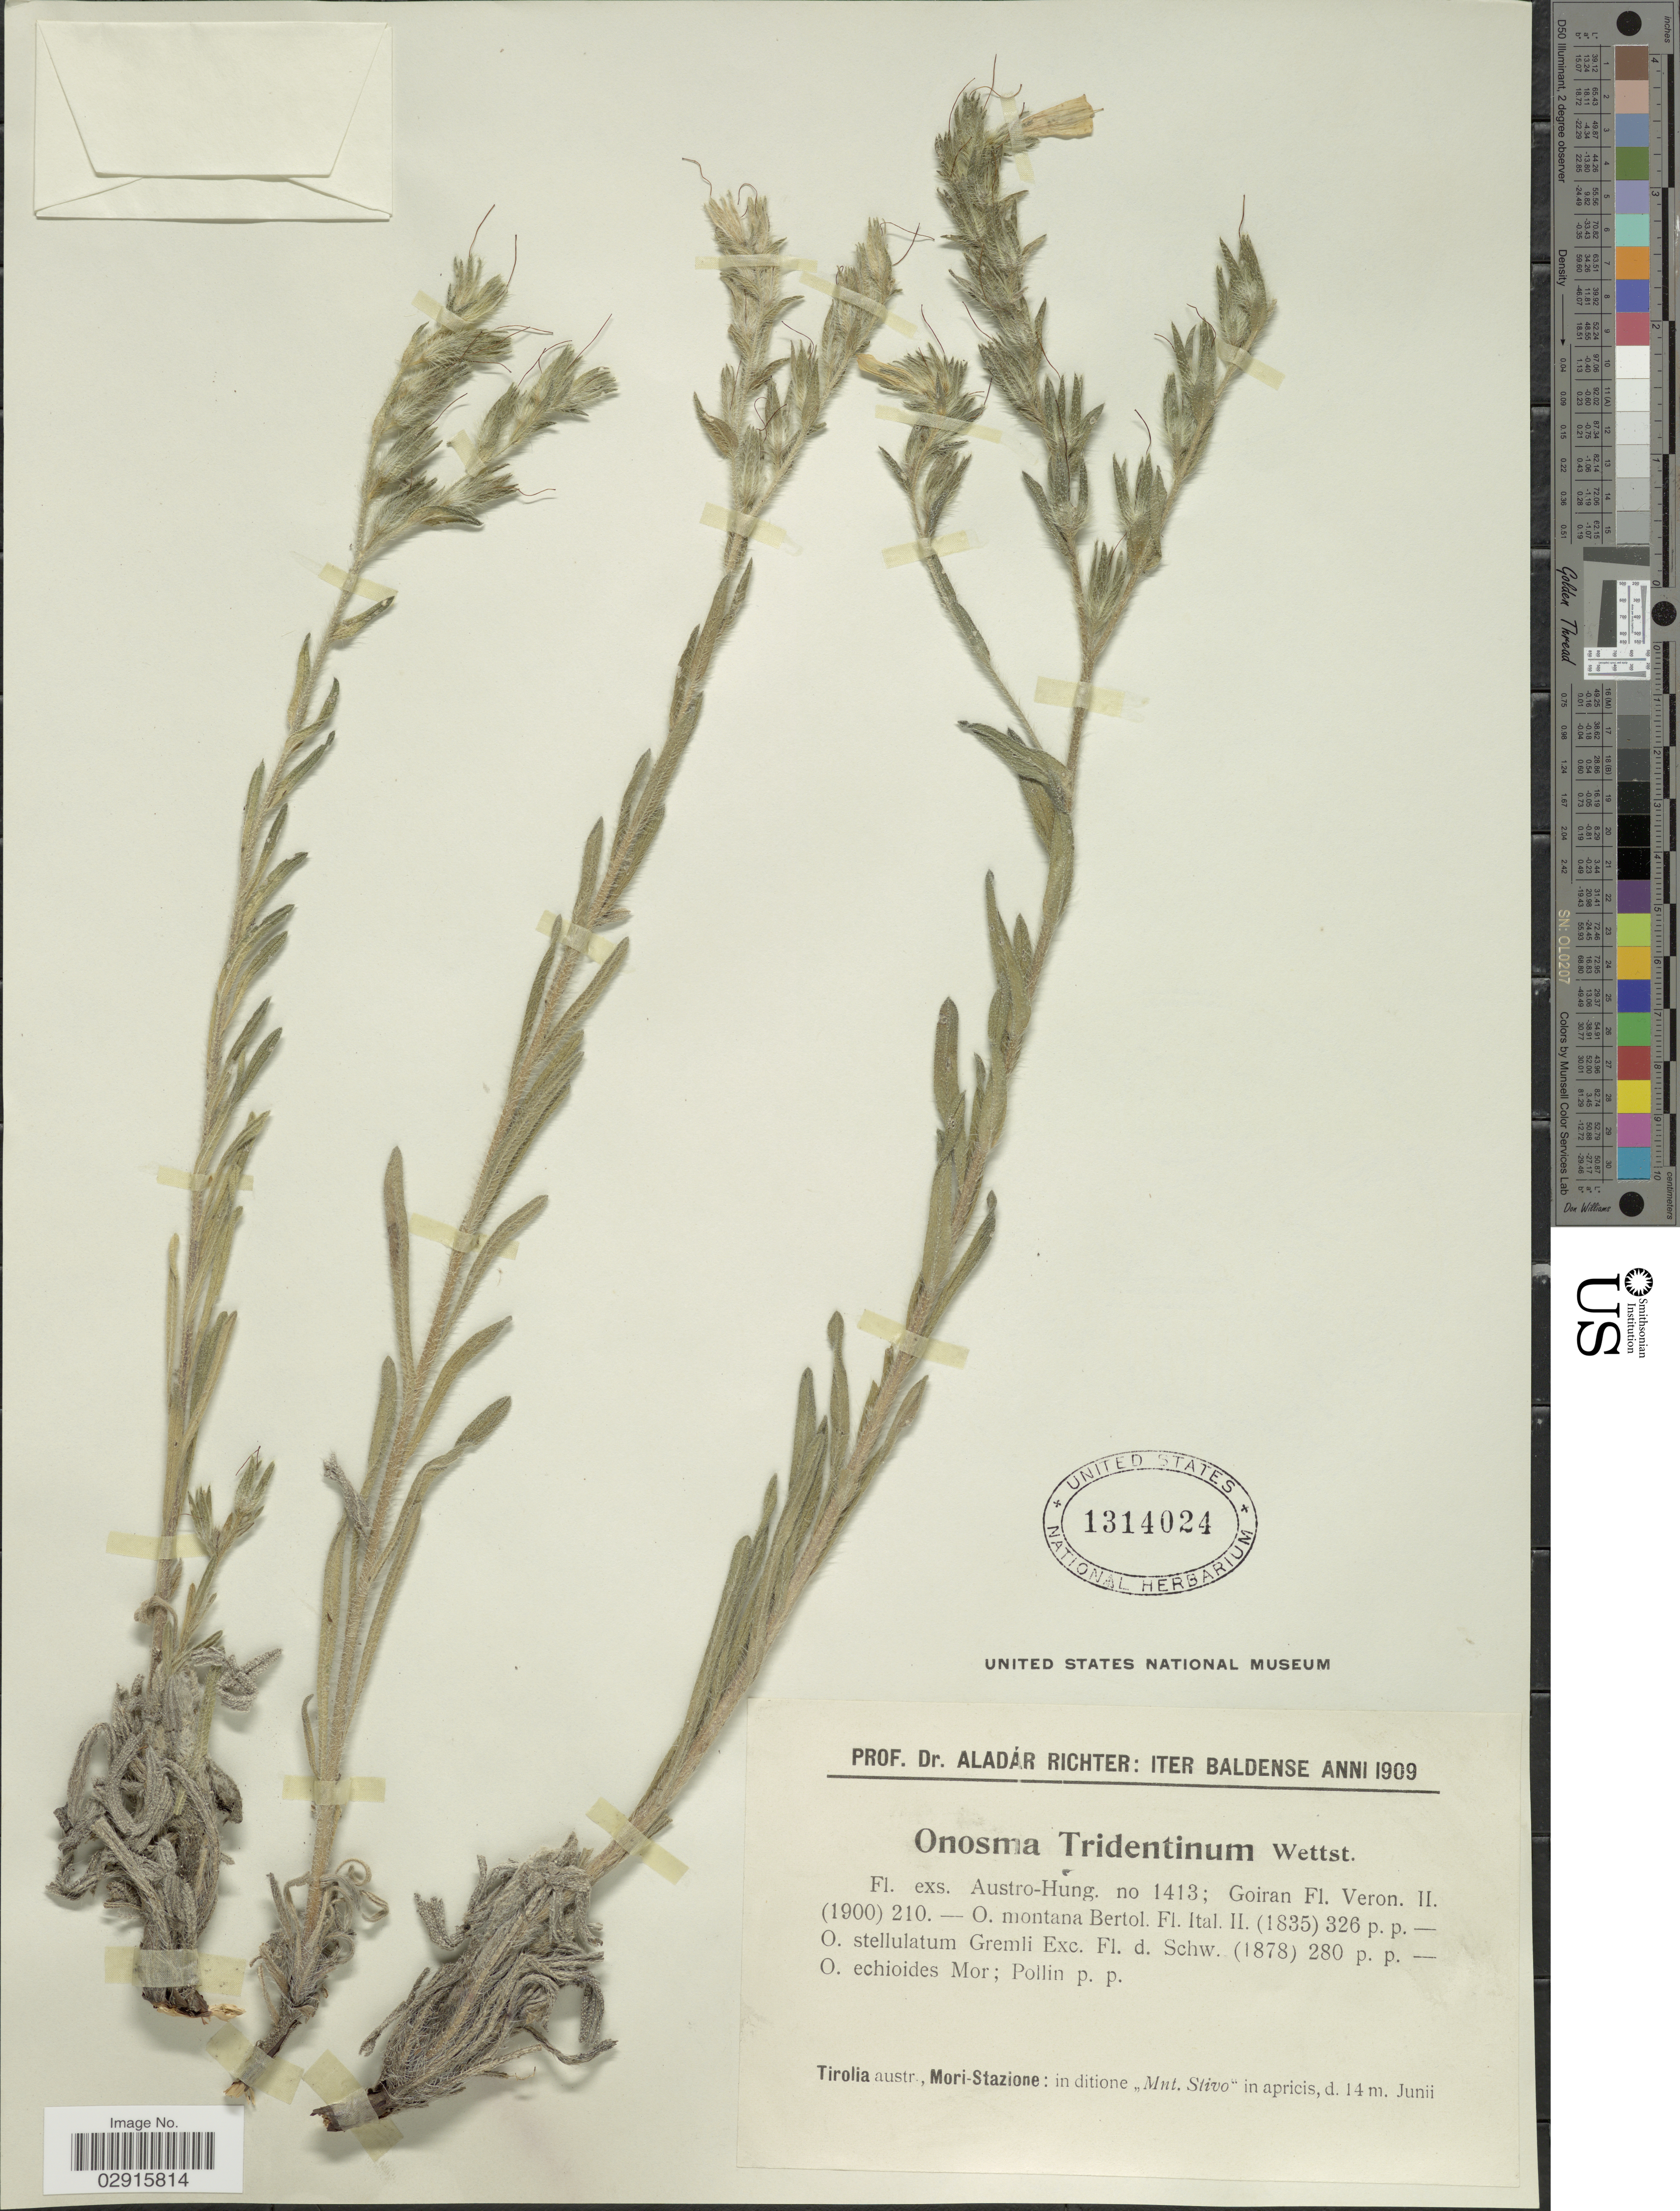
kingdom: Plantae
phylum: Tracheophyta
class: Magnoliopsida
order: Boraginales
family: Boraginaceae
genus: Onosma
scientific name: Onosma tridentina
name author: Wettst.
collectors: A. Richter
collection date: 1909-06-14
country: Austria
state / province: Tirol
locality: Iter Baldense. Tirolia austr., Mori-Stazione: in ditione "Mnt. Stivo" in apricis.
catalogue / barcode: US 1314024